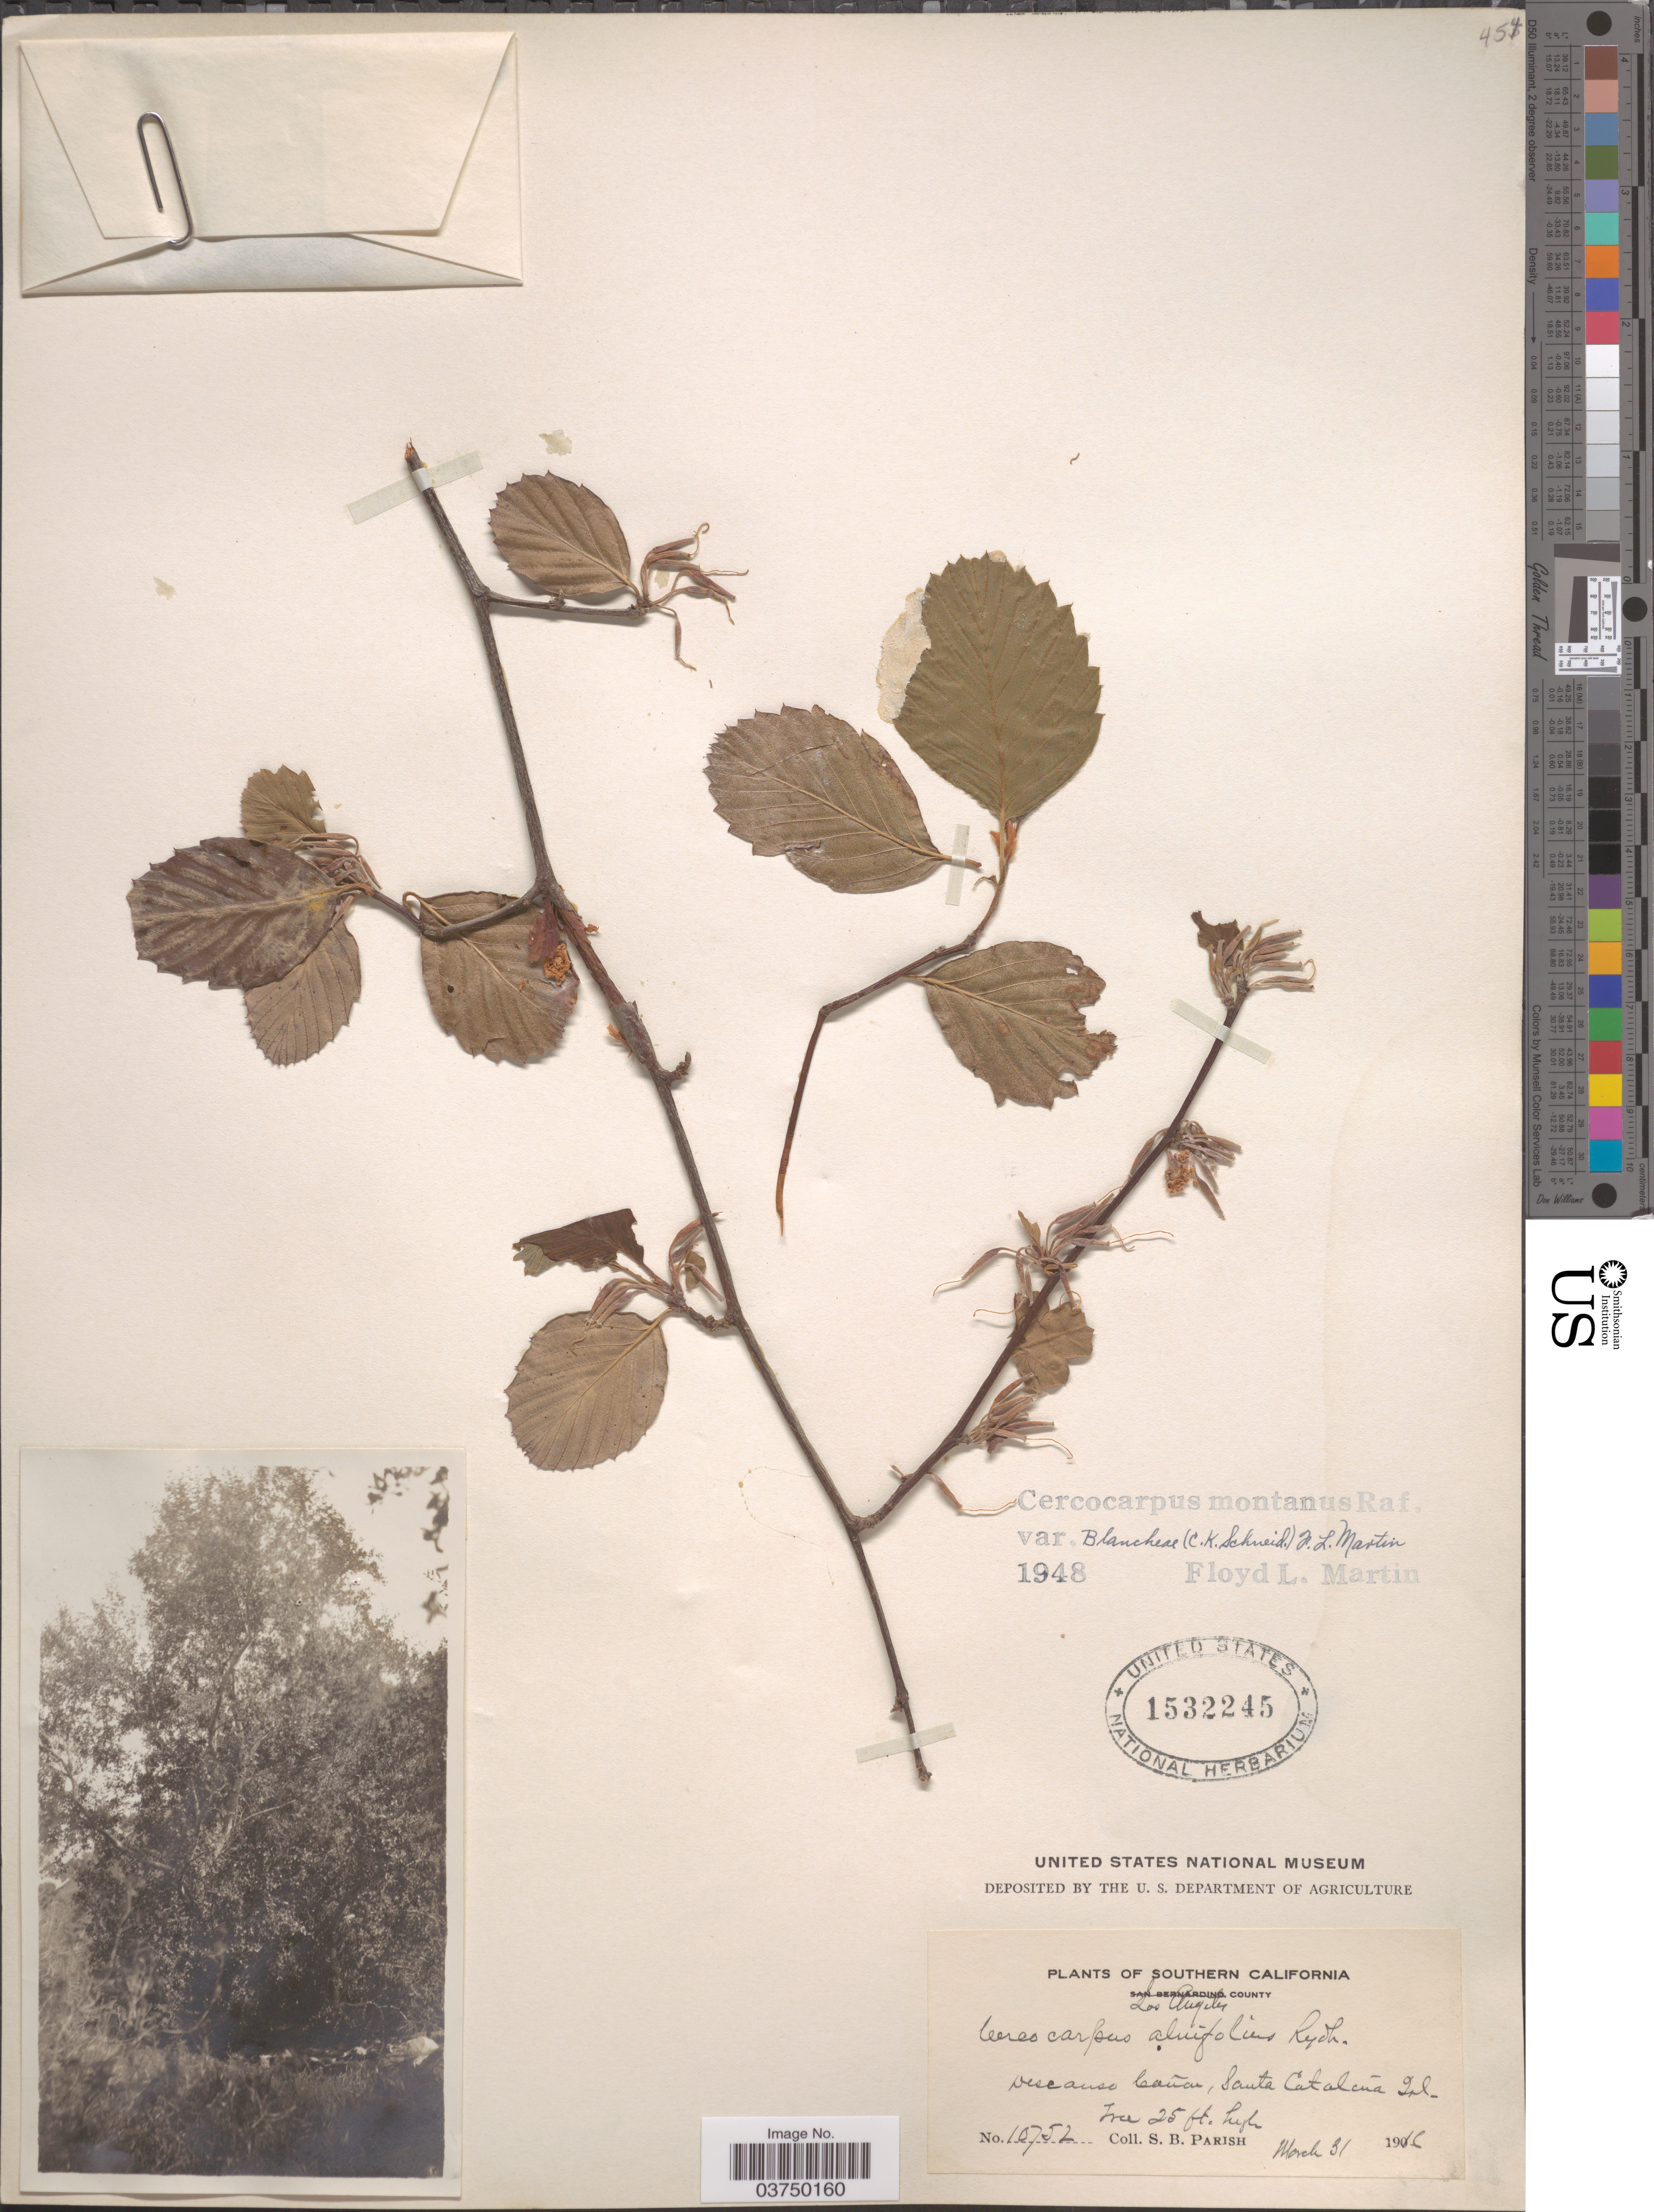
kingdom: Plantae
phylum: Tracheophyta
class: Magnoliopsida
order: Rosales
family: Rosaceae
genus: Cercocarpus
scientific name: Cercocarpus montanus var. blancheae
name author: (C.K. Schneid.) F.L. Martin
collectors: S. B. Parish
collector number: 10752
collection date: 1916-03-31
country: United States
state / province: California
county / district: Los Angeles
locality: Southern California. Los Angeles County. Descanso Cañon, Santa Catalina Isl.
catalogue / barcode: US 1532245